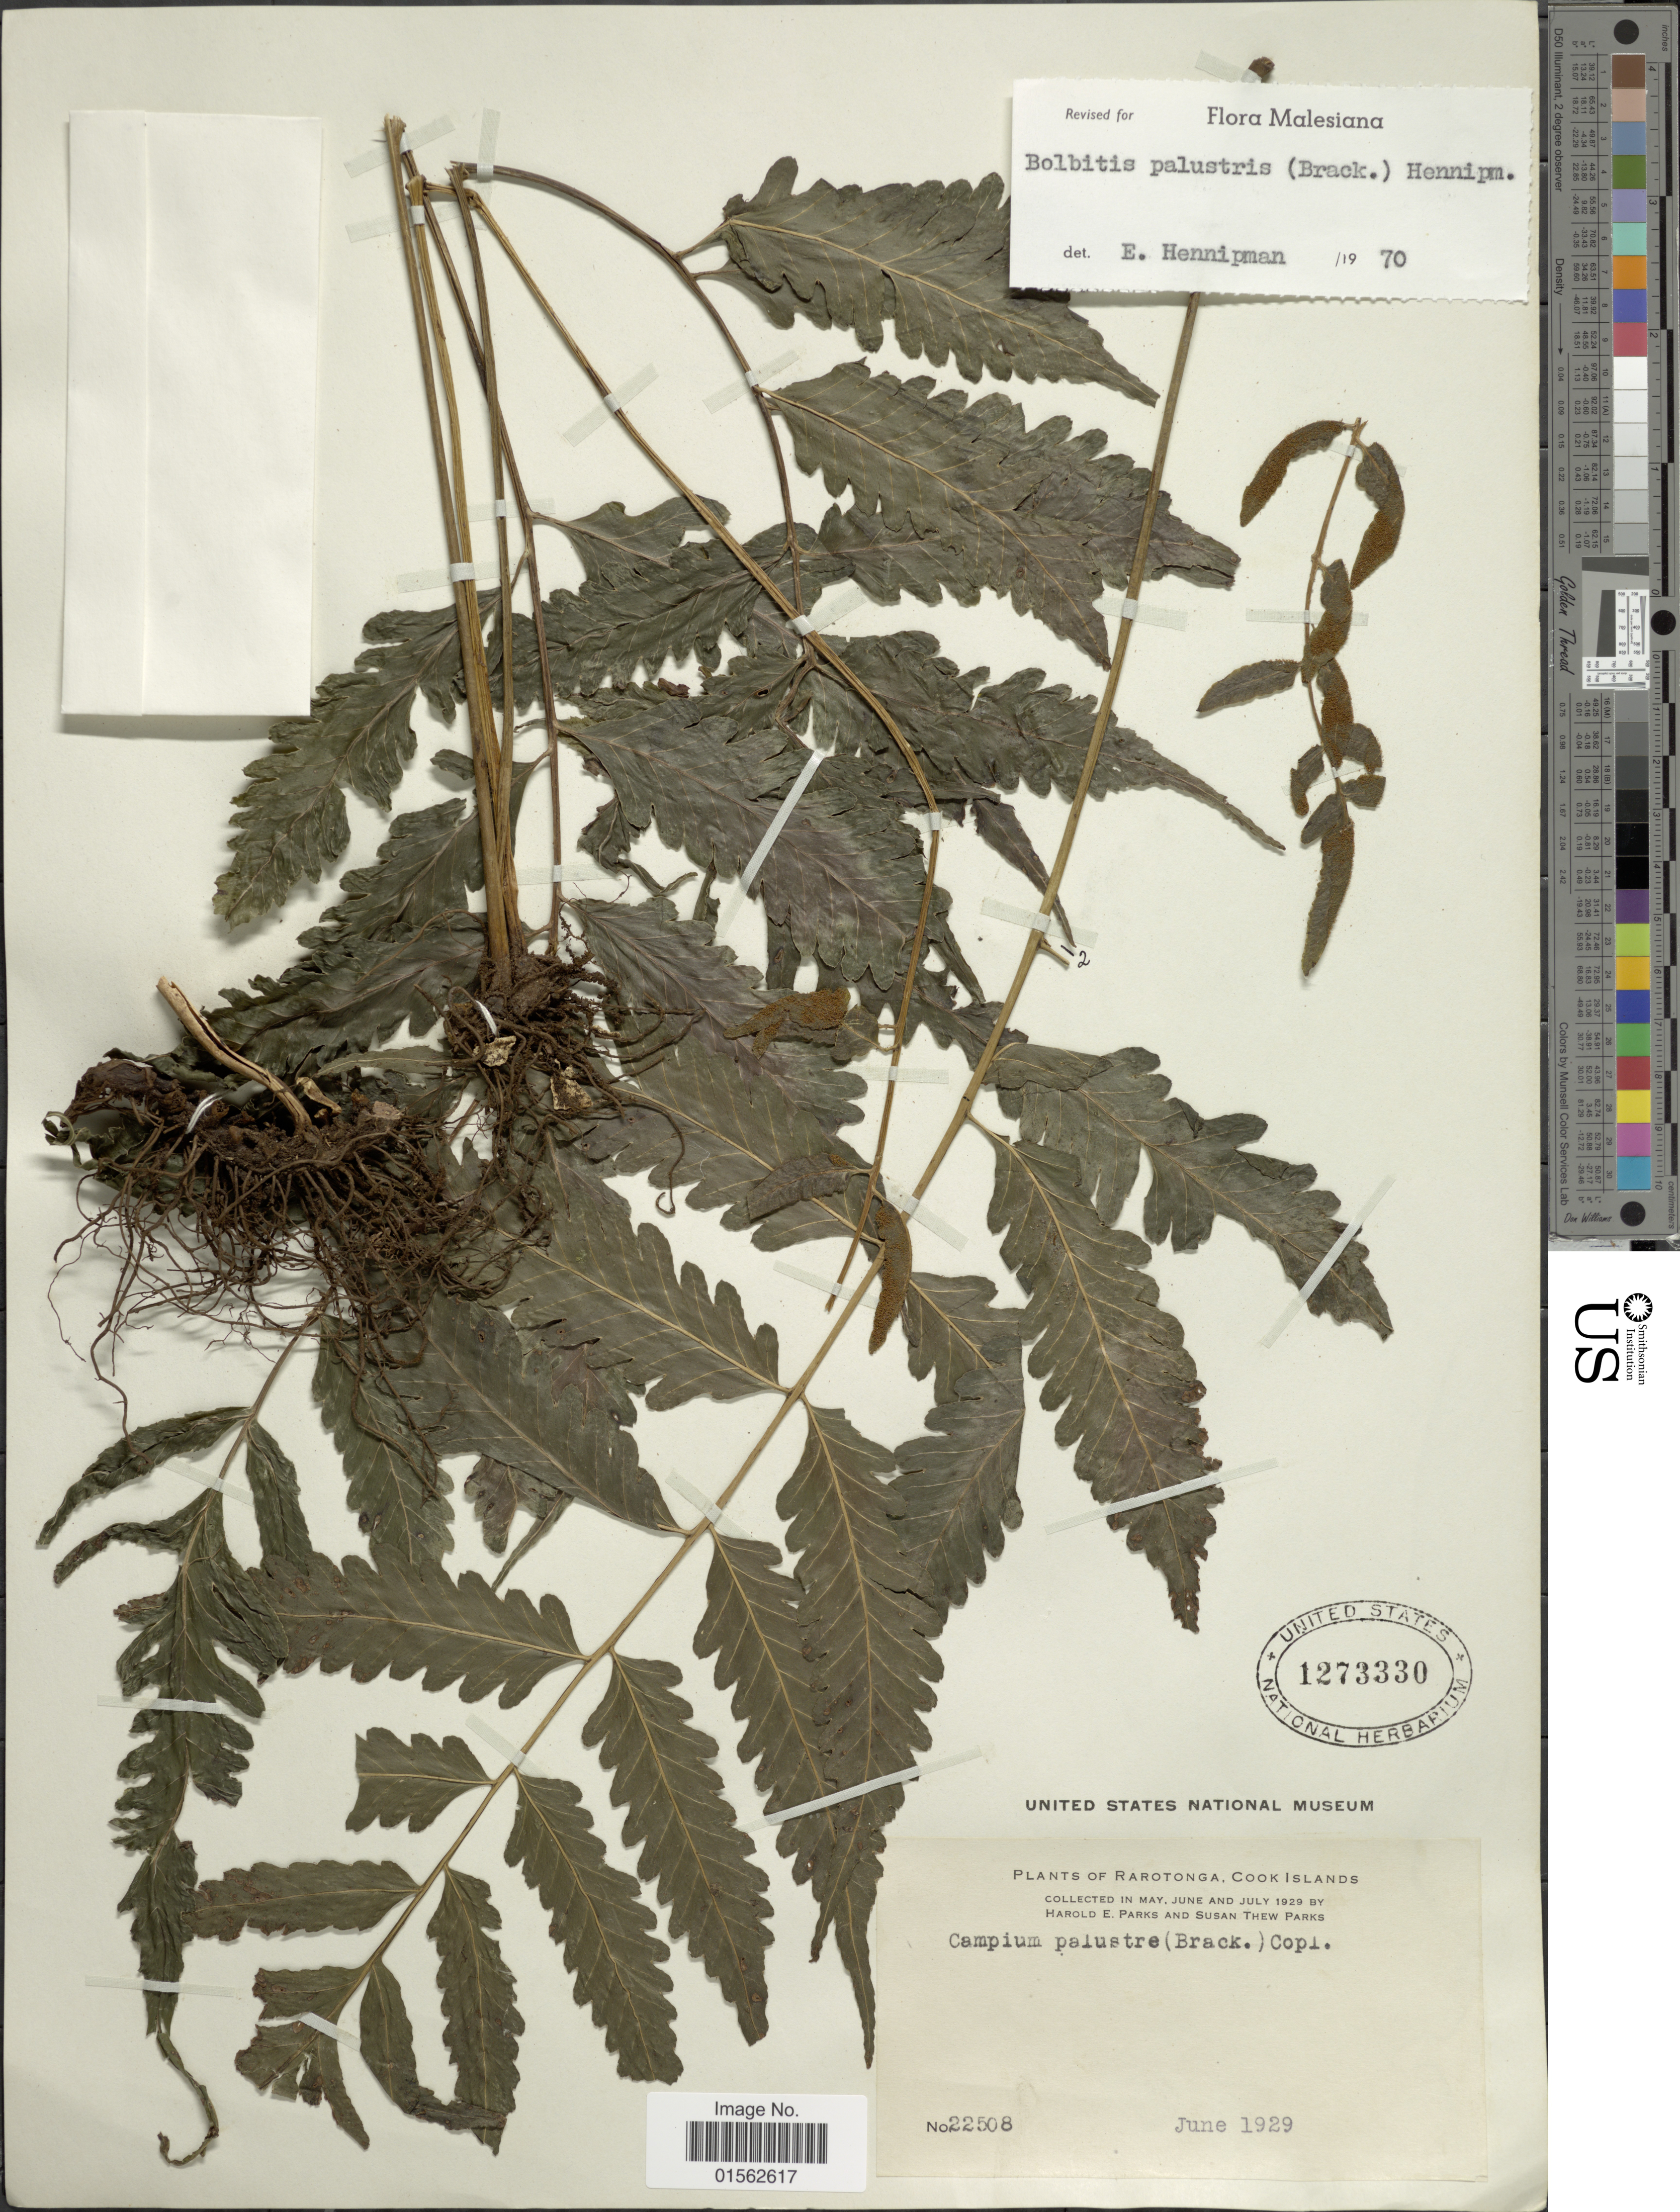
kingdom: Plantae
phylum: Tracheophyta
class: Polypodiopsida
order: Polypodiales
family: Dryopteridaceae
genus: Bolbitis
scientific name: Bolbitis palustris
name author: (Brack.) Hennipman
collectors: H. E. Parks & S. Parks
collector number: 22508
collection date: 1929-06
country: Cook Islands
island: Rarotonga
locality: Rarotonga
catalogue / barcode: US 1273330